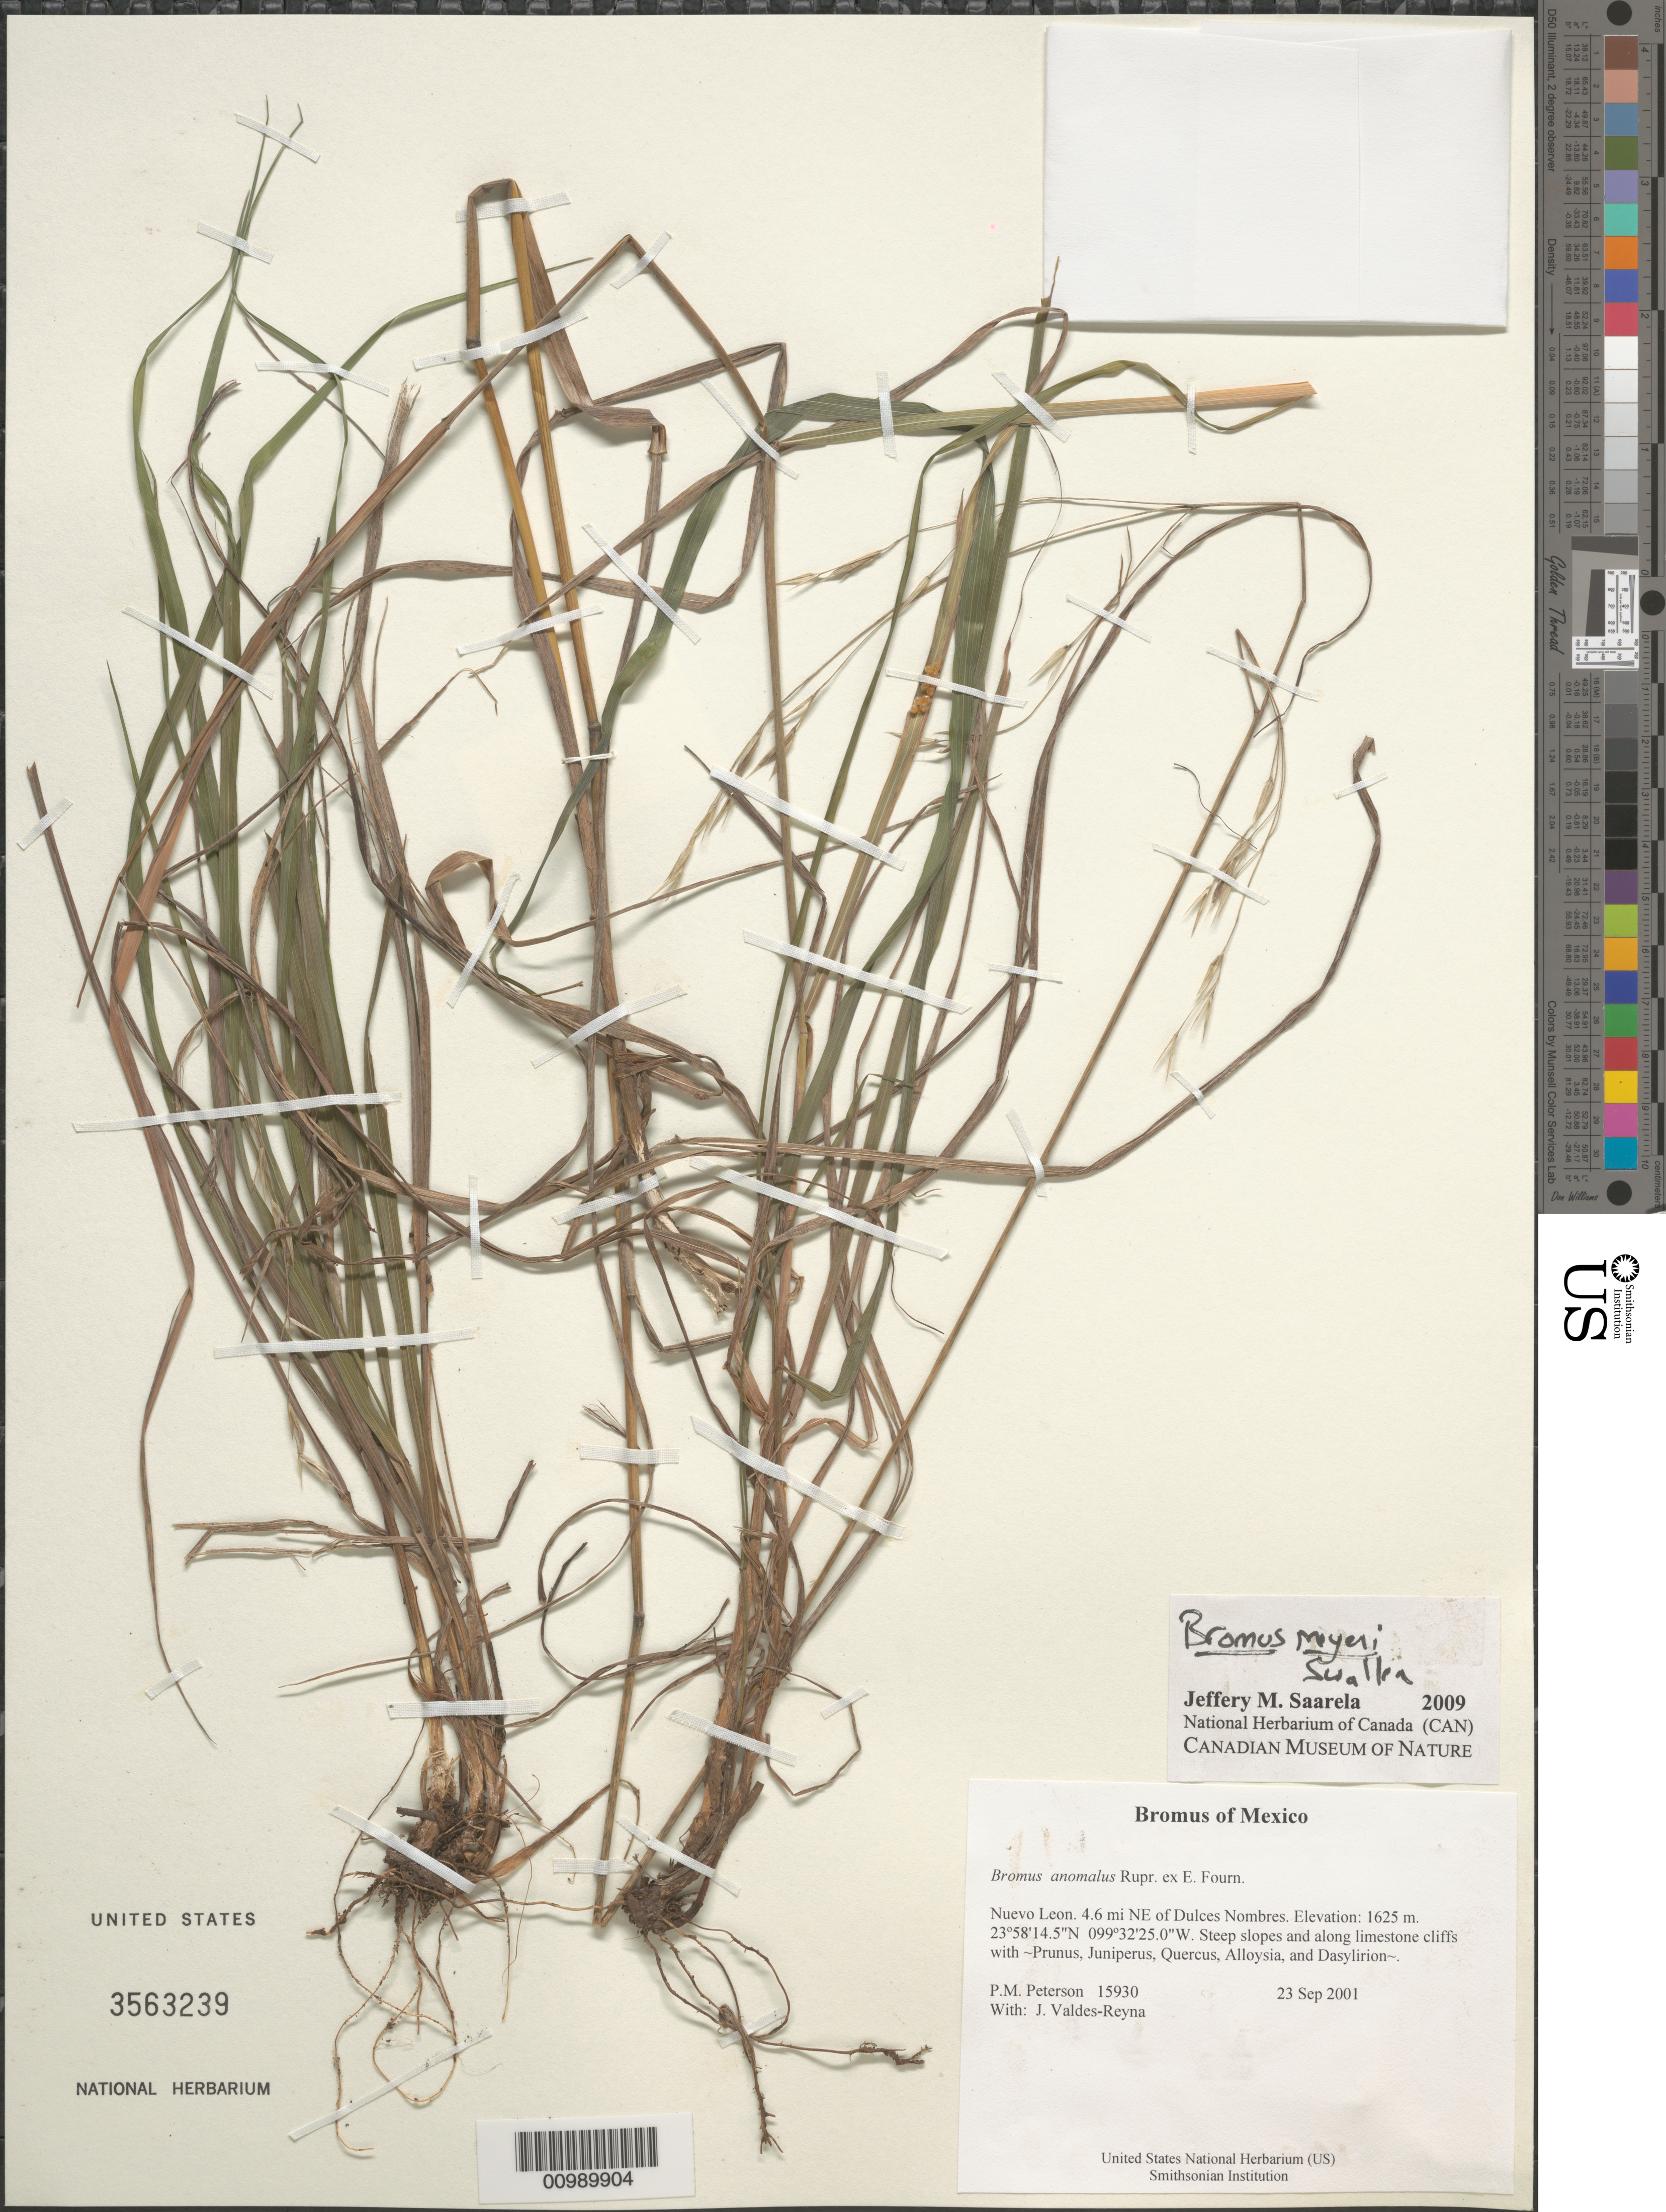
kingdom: Plantae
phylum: Tracheophyta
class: Liliopsida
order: Poales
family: Poaceae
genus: Bromus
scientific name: Bromus anomalus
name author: Rupr. ex E. Fourn.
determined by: Saarela, J. M., (CAN), Canadian Museum of Nature (CANADA)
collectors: P. M. Peterson & J. Valdés-Reyna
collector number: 15930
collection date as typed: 23 Sep 2001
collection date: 2001-09-23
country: Mexico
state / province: Nuevo León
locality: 4.6 mi NE of Dulces Nombres.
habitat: Steep slopes and along limestone cliffs with ~Prunus, Juniperus, Quercus, Alloysia, and Dasylirion~.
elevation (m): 1625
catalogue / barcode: US 3563239